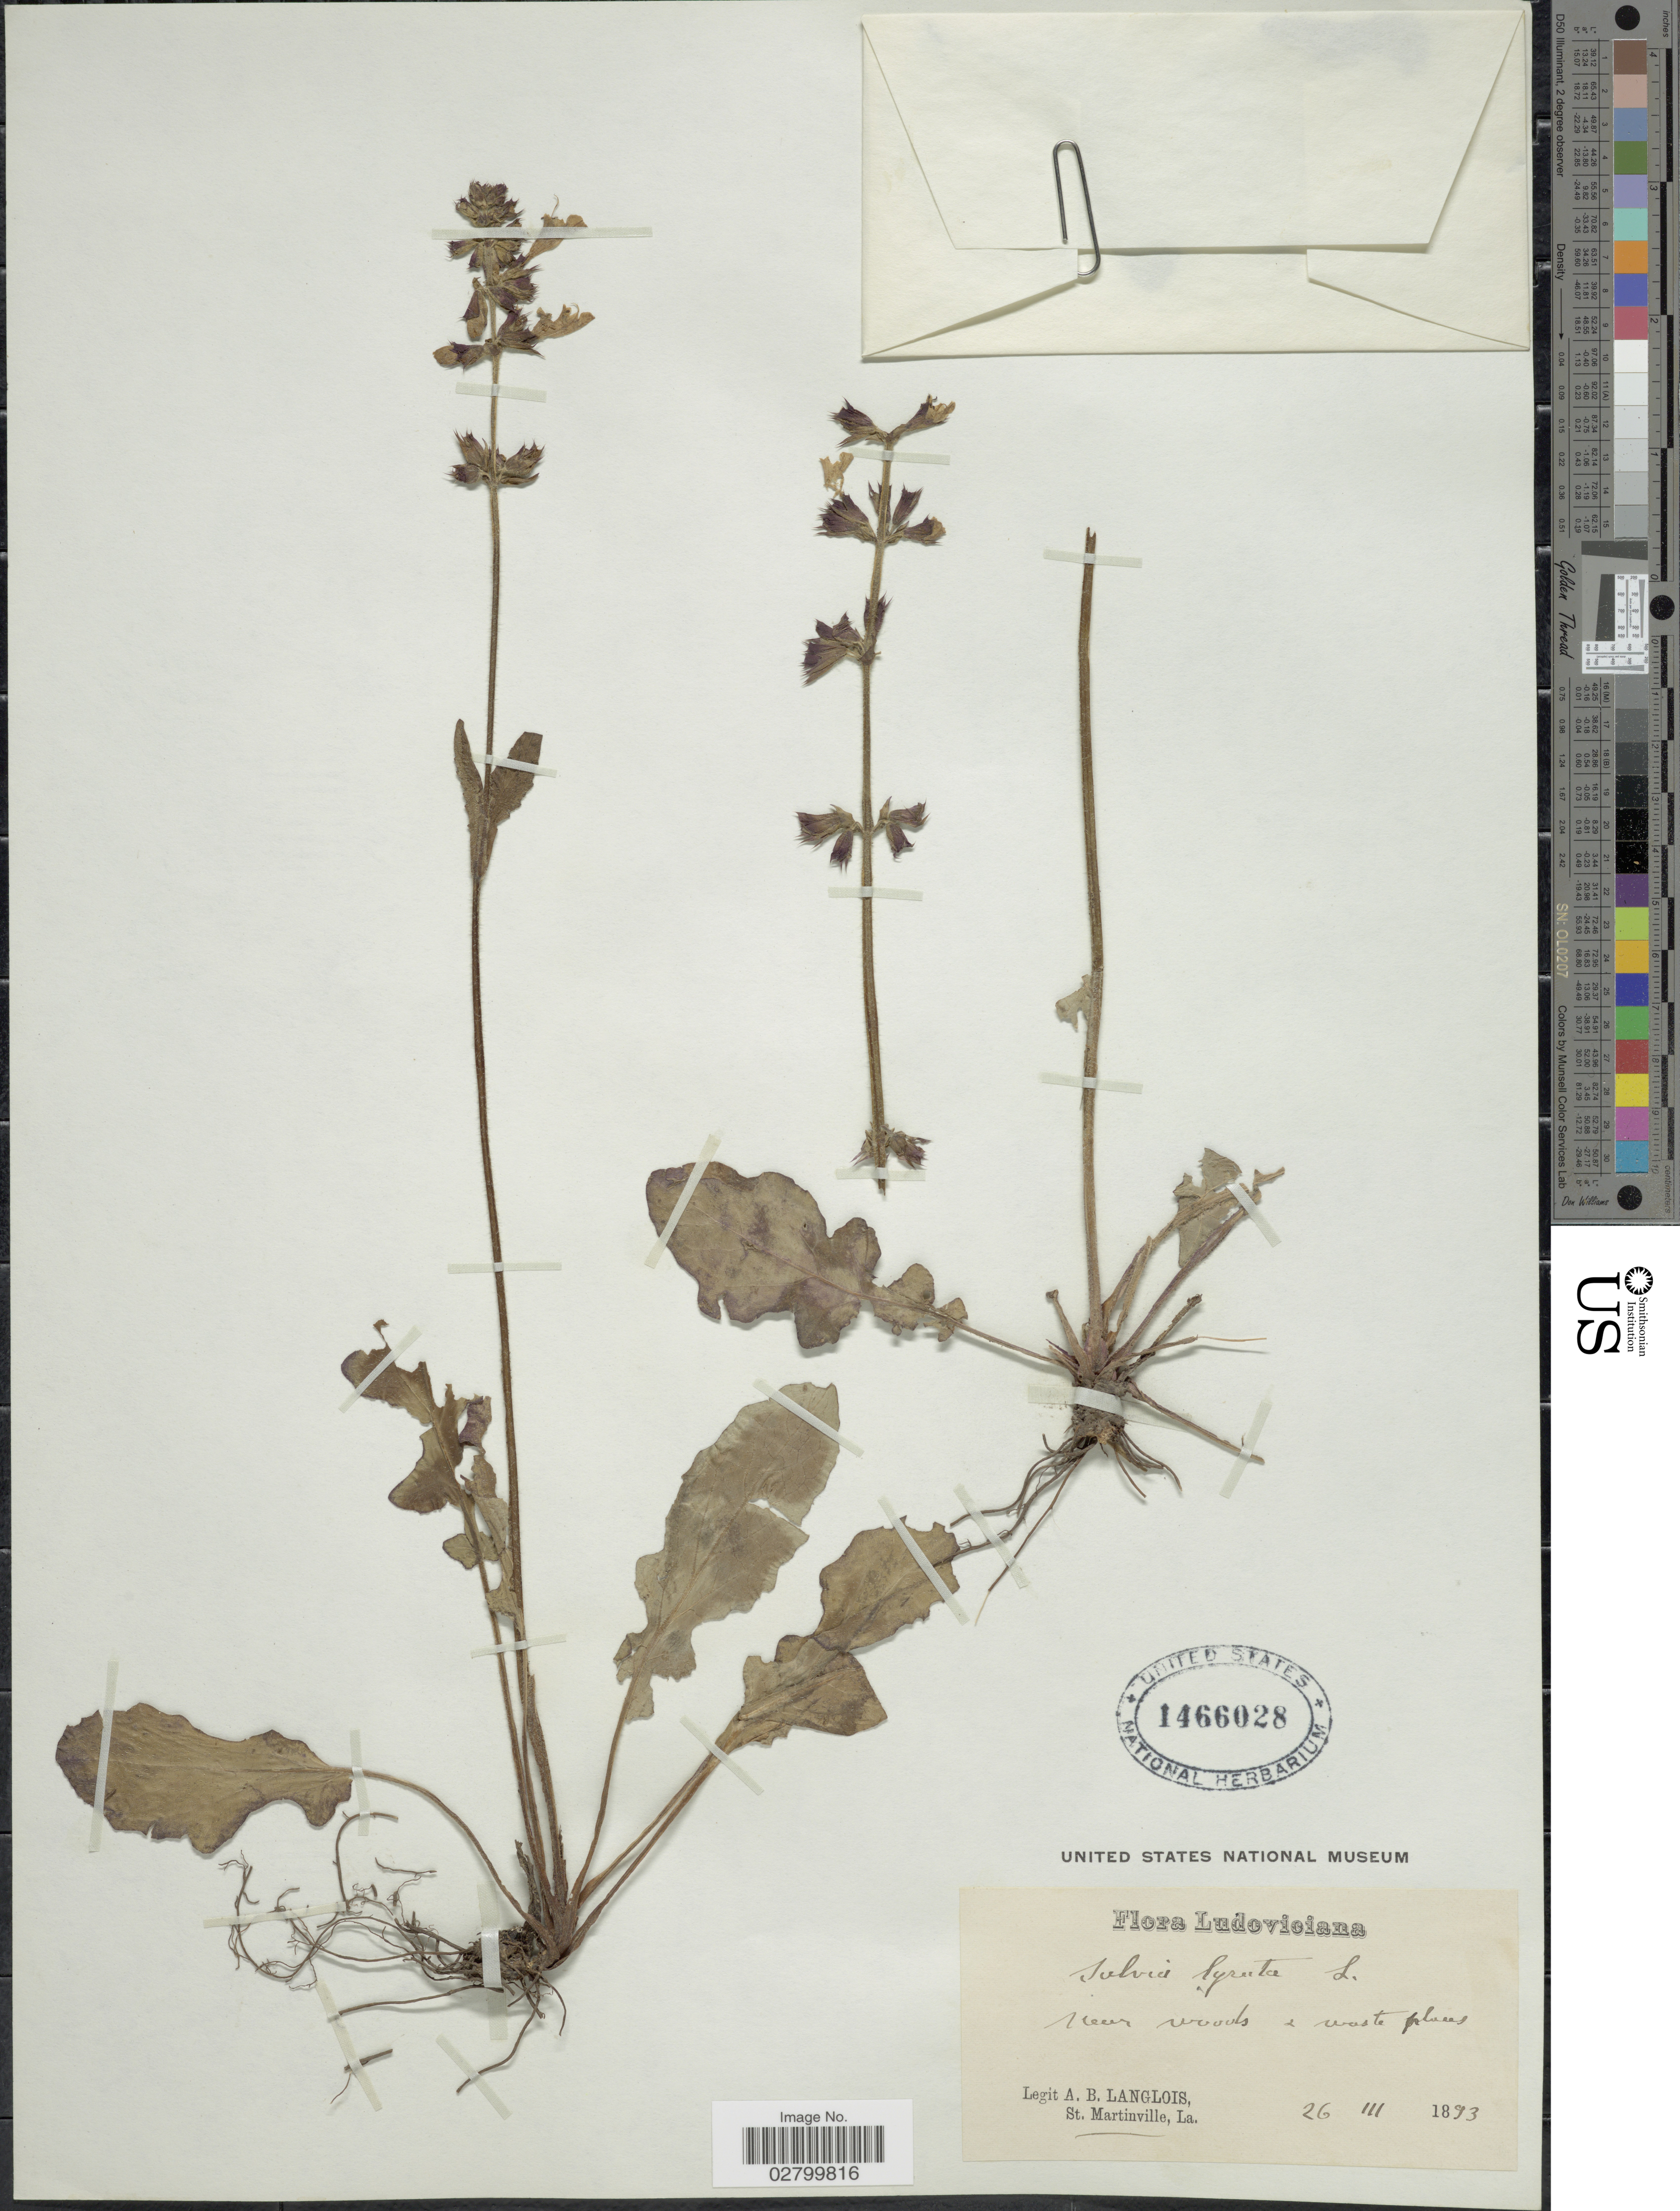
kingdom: Plantae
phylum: Tracheophyta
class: Magnoliopsida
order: Lamiales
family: Lamiaceae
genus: Salvia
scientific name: Salvia lyrata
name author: L.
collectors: A. Langlois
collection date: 1893-03-26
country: United States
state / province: Louisiana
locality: Ludoviciana. Near woods & waste places. St. Martinville.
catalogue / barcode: US 1466028